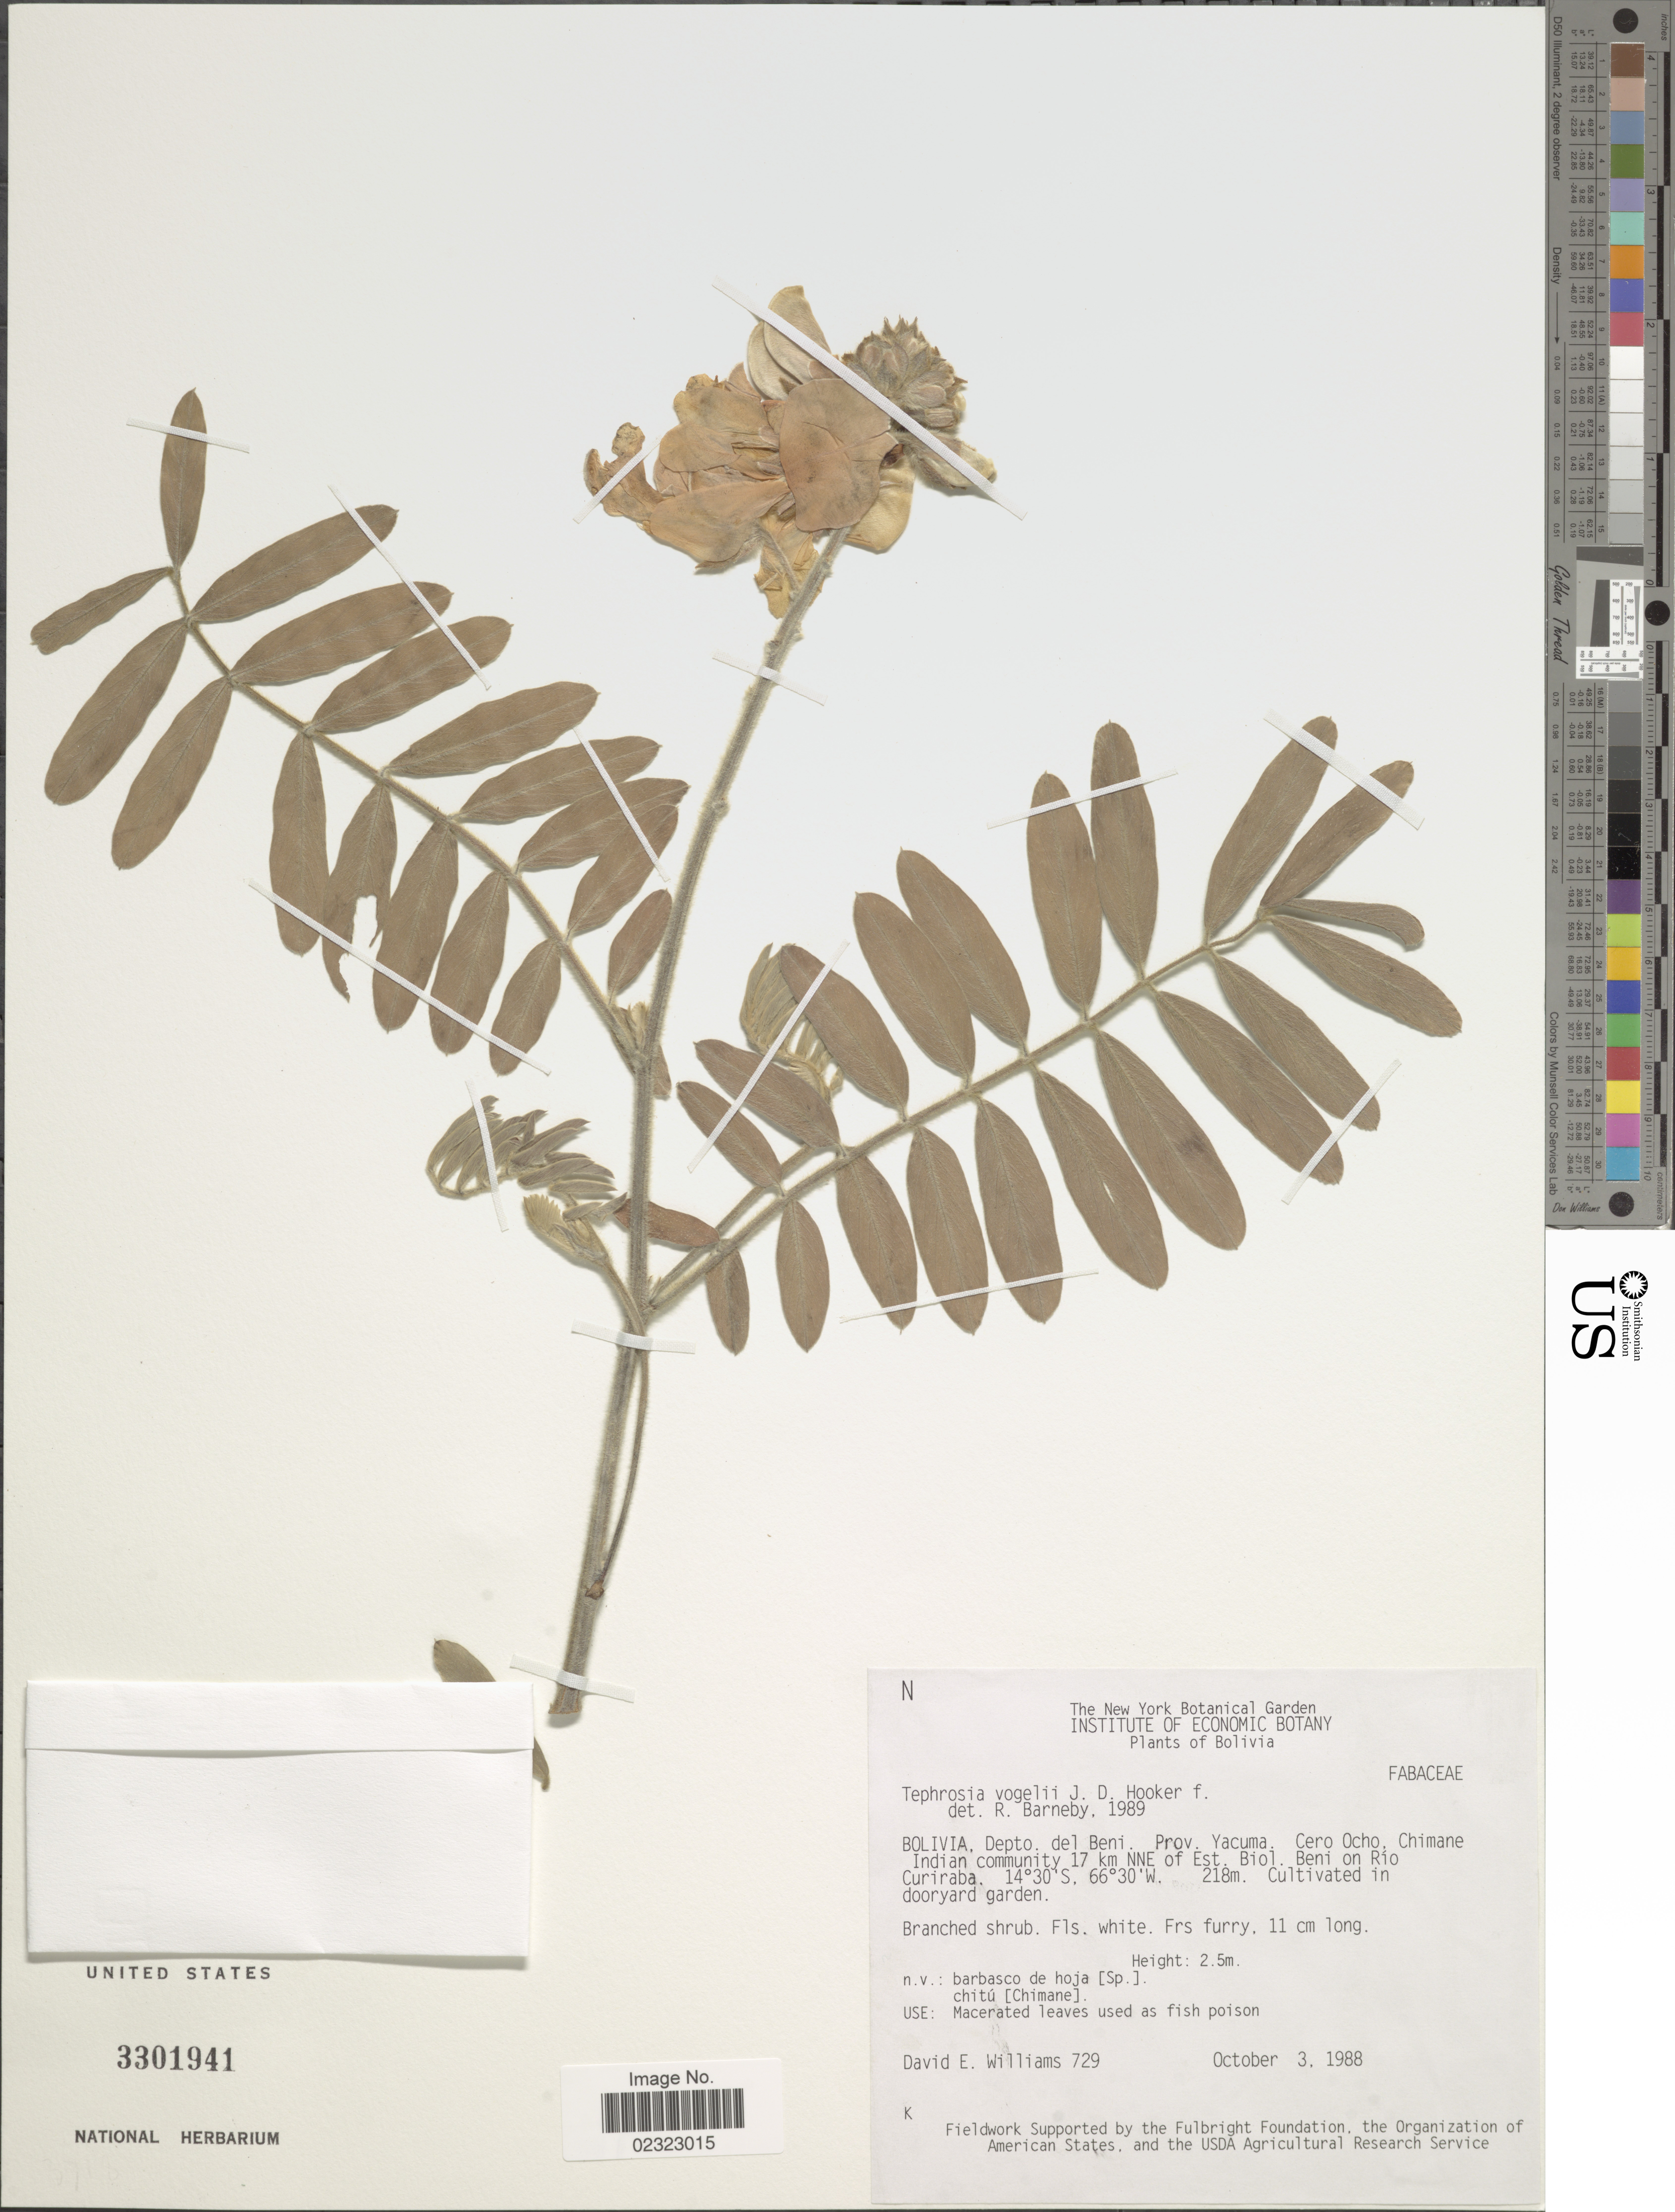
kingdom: Plantae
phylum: Tracheophyta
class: Magnoliopsida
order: Fabales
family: Fabaceae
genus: Tephrosia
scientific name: Tephrosia vogelii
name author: Hook. f.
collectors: D. E. Williams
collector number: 729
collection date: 1988-10-03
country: Bolivia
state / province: Beni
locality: Prov. Yacuma. Cero Ocho. Chimane Indian community 17 km NNE of Est. Biol. Beni on Rio Curiraba. Dooryard garden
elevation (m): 218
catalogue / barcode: US 3301941